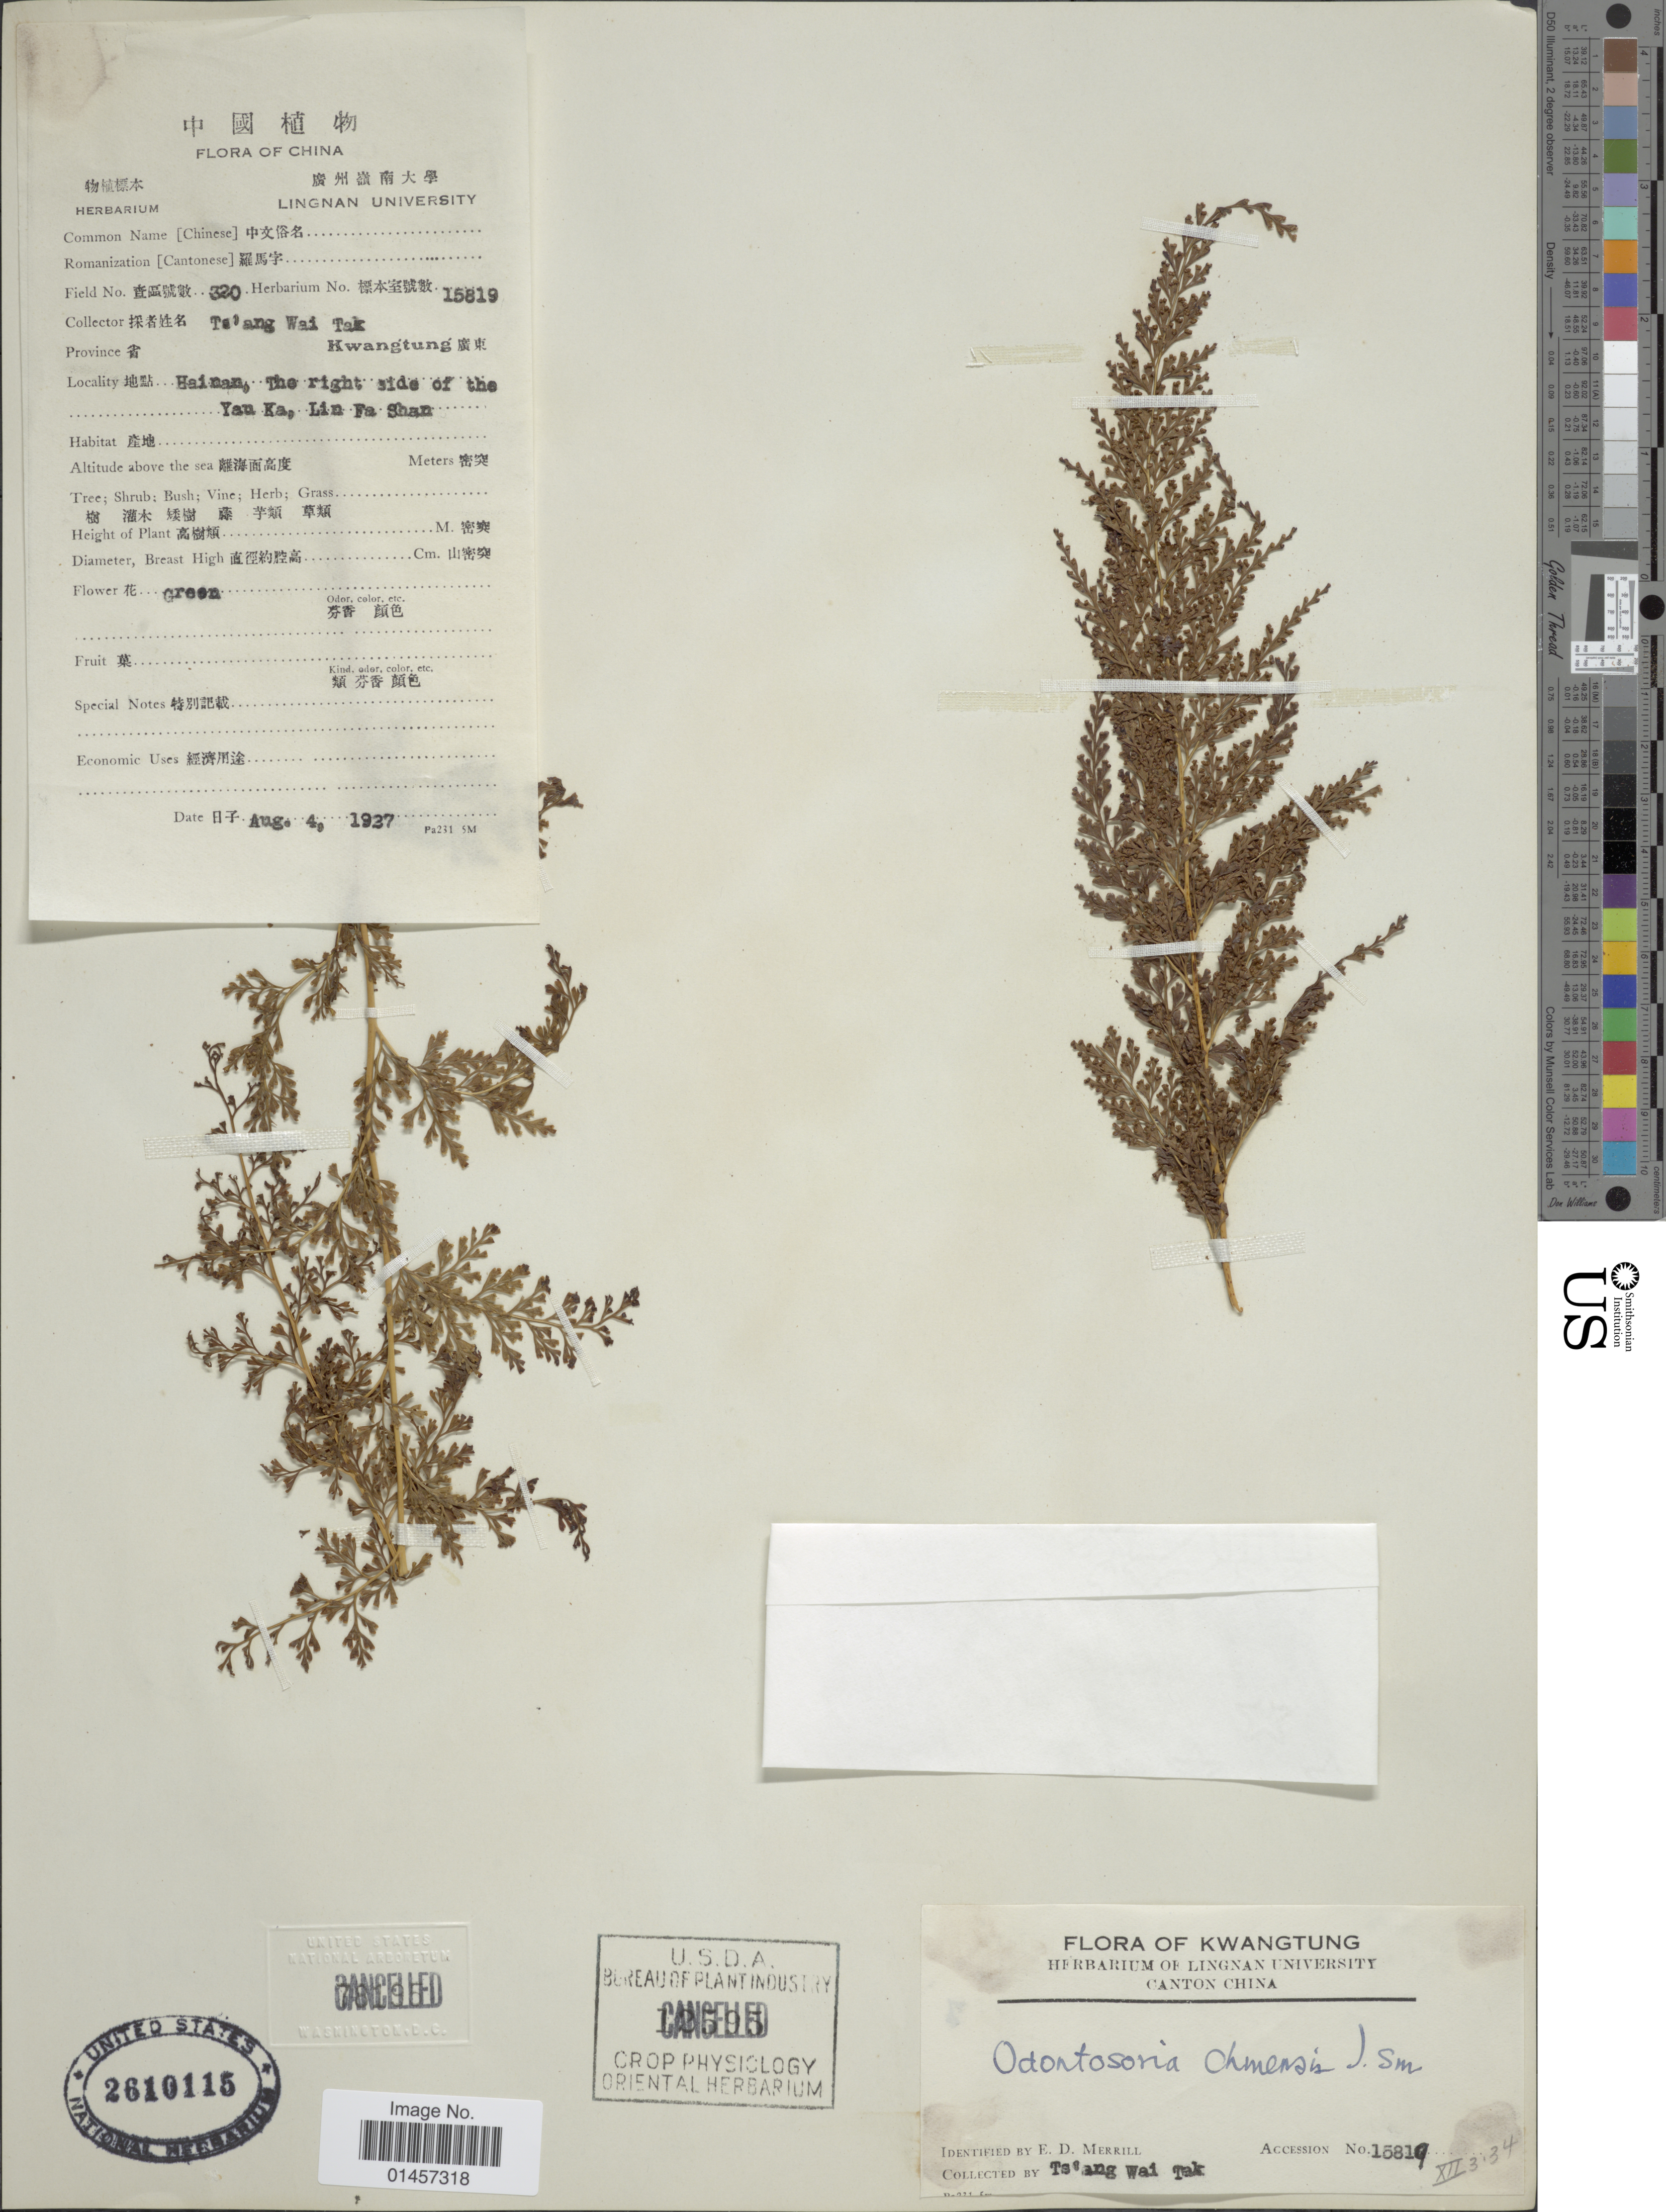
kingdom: Plantae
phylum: Tracheophyta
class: Polypodiopsida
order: Polypodiales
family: Lindsaeaceae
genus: Sphenomeris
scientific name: Sphenomeris chinensis var. chinensis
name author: (L.) Maxon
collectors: T. Tak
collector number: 320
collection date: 1937-08-04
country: China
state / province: Guangdong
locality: Kwangtung, Hainan, the right side of the Yau Ka, Lin Fa Shan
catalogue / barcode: US 2610115